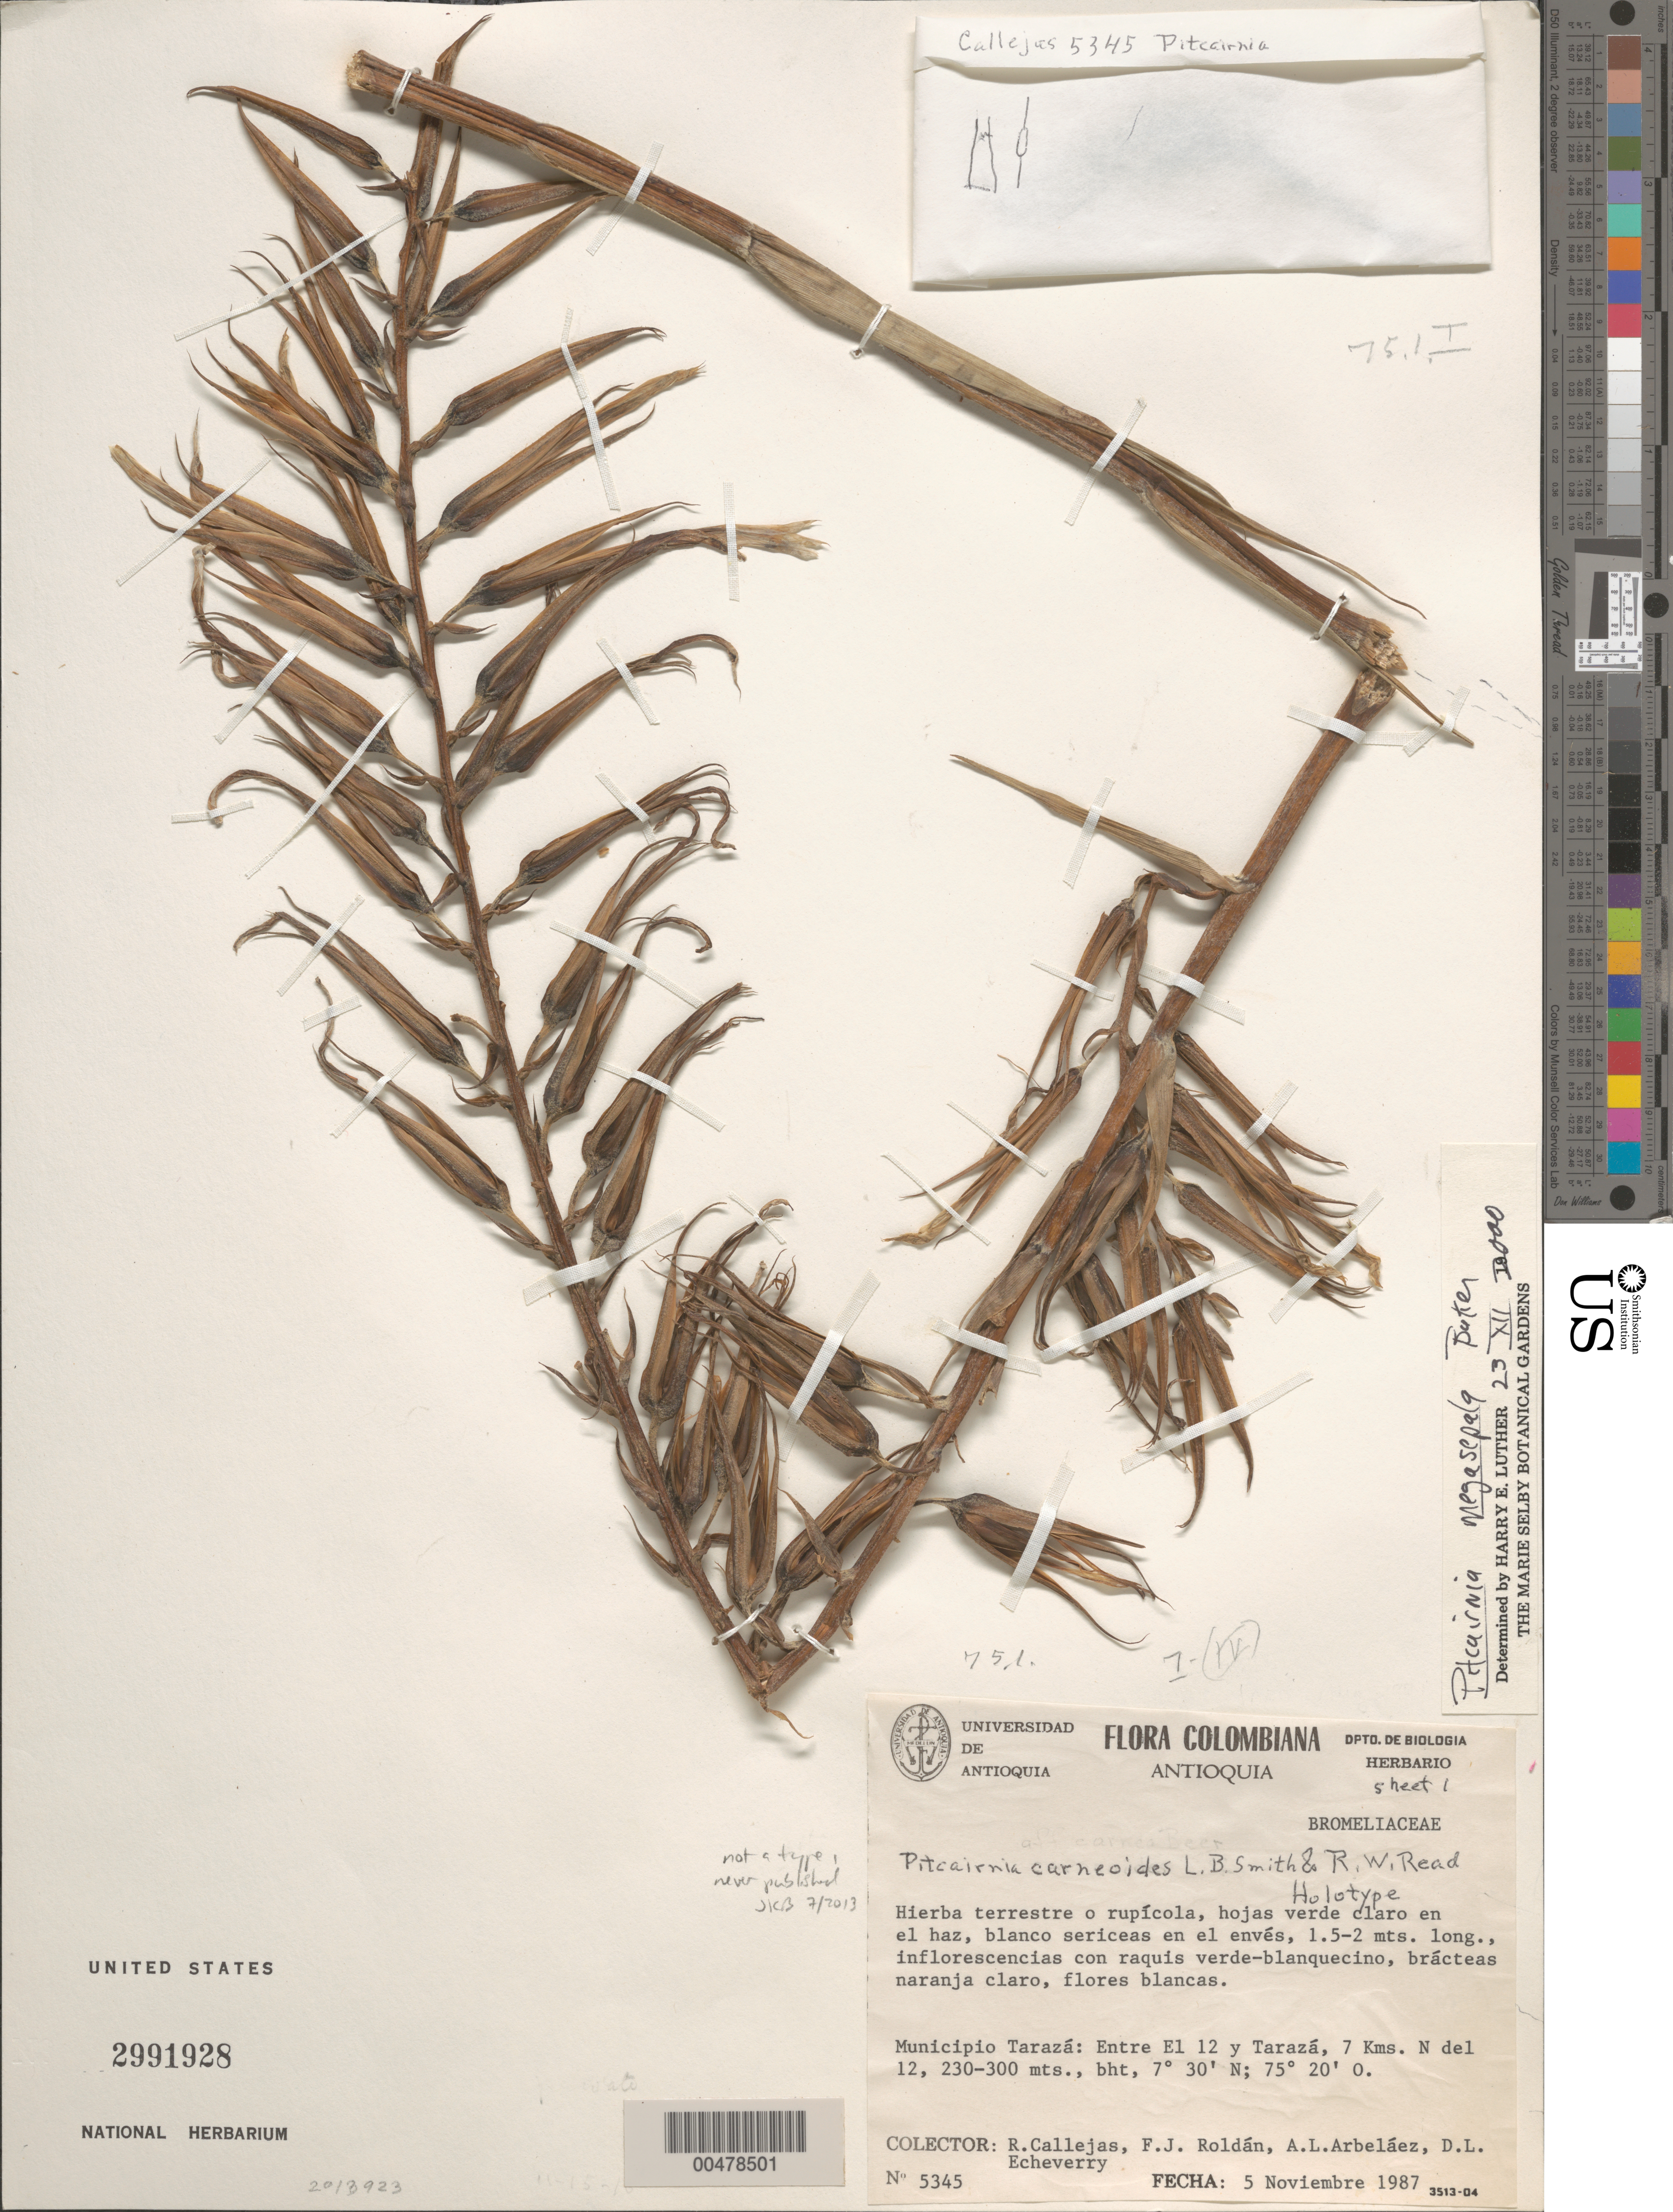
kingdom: Plantae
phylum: Tracheophyta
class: Liliopsida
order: Poales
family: Bromeliaceae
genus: Pitcairnia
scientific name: Pitcairnia megasepala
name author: Baker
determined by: Luther, Harry E.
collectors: R. Callejas, F. J. Roldán, A. L. Arbelaez & D. Echeverry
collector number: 5345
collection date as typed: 05 Nov 1987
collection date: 1987-11-05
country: Colombia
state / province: Antioquia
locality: Taraza Mun. (?), entre el 12 y Taraza, 7 km del 122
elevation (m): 230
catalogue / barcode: US 2991928